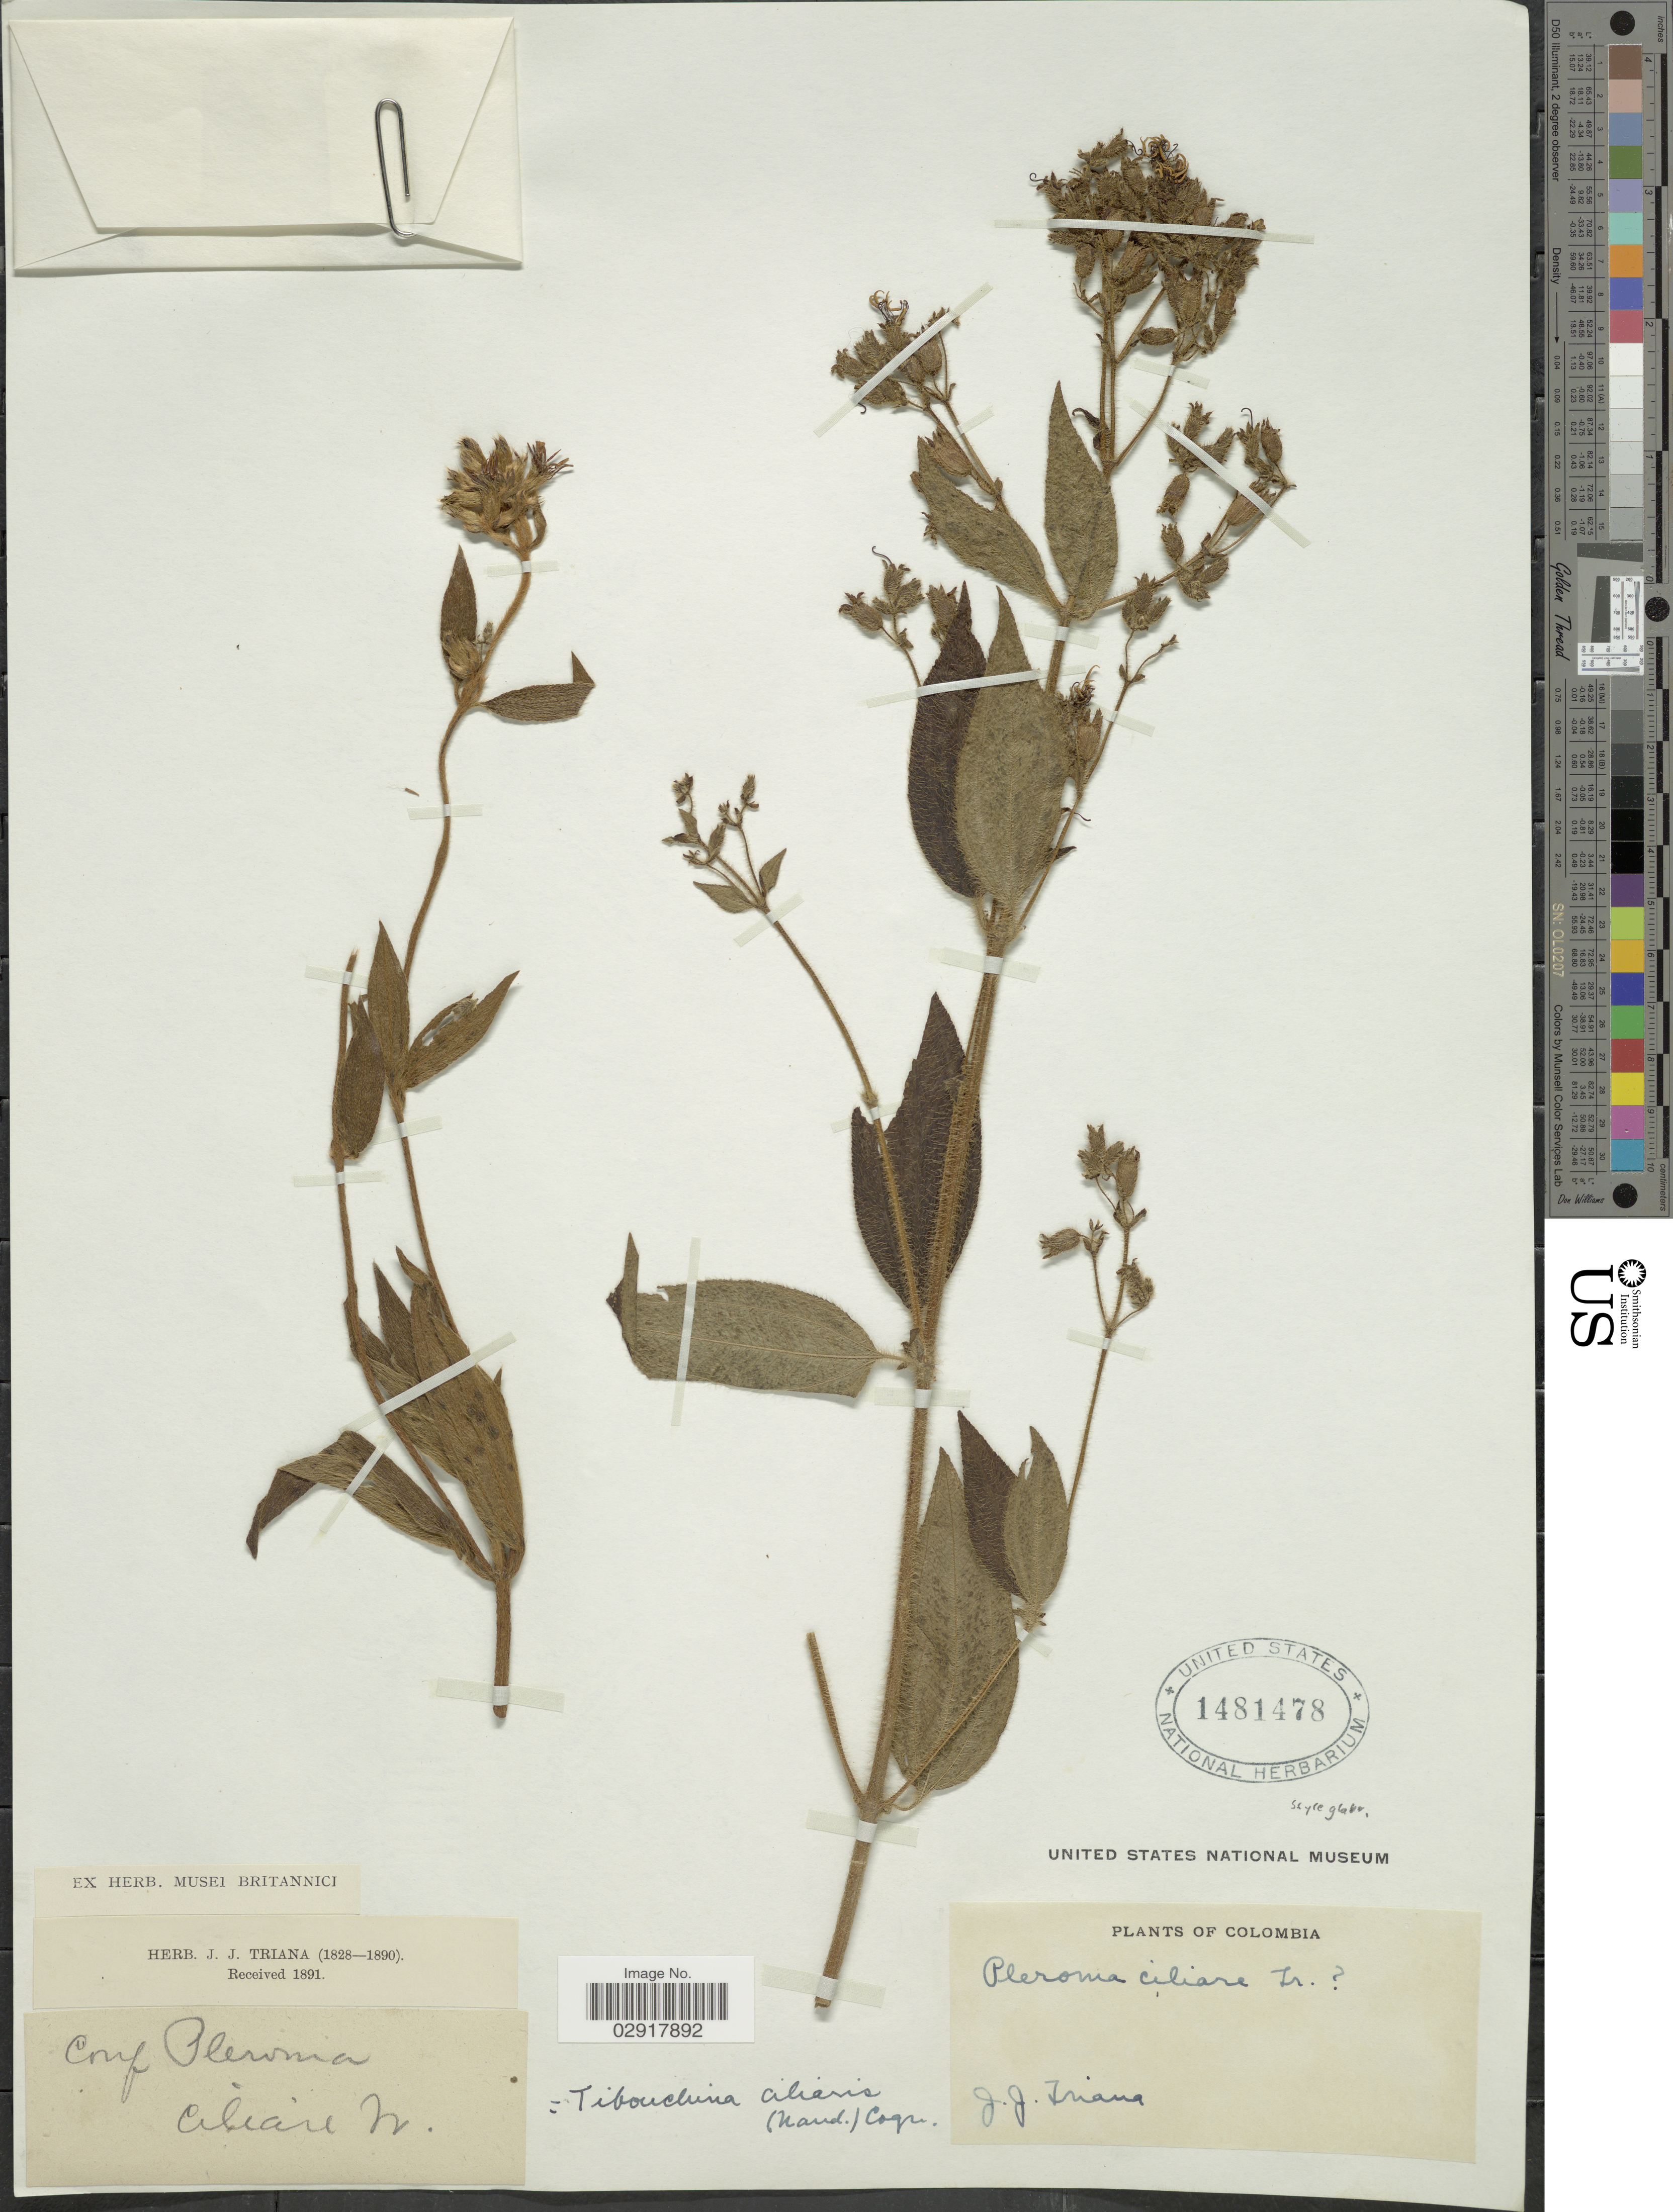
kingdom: Plantae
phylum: Tracheophyta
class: Magnoliopsida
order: Myrtales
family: Melastomataceae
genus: Chaetogastra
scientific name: Chaetogastra ciliaris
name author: (Vent.) DC.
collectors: J. J. Triana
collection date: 1828/1890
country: Colombia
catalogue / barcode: US 1481478